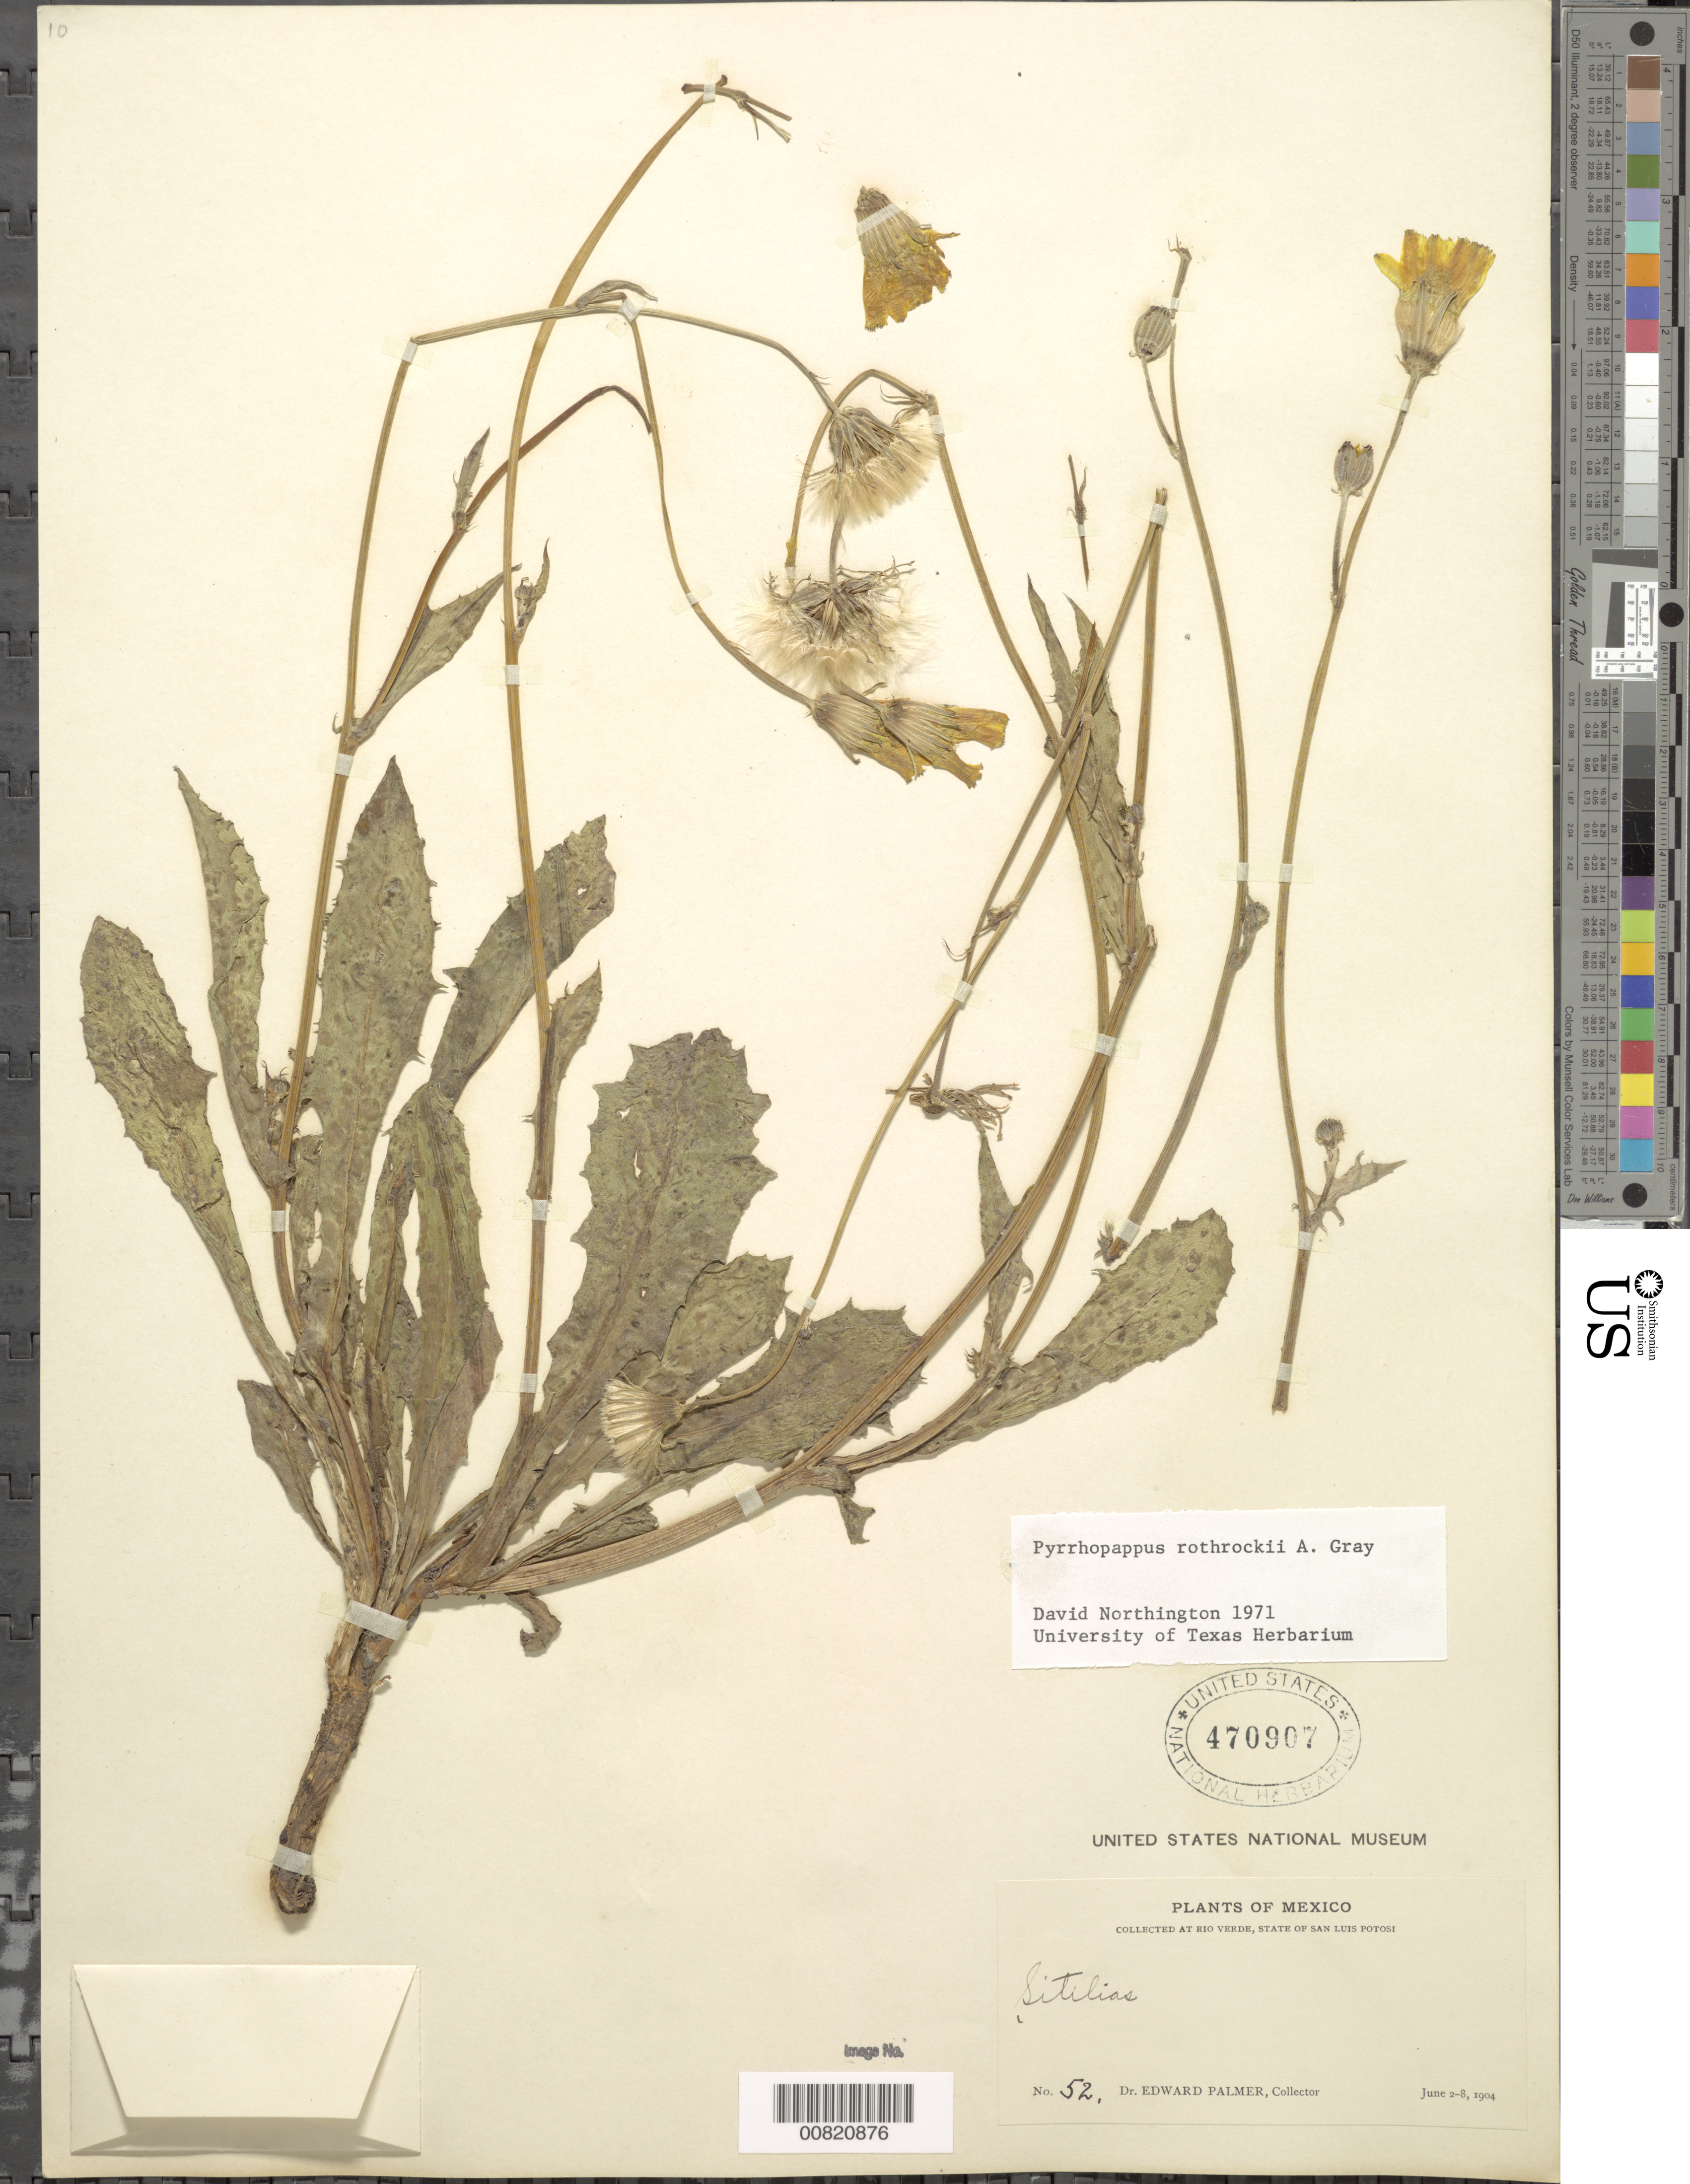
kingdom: Plantae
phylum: Tracheophyta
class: Magnoliopsida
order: Asterales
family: Asteraceae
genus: Pyrrhopappus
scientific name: Pyrrhopappus rothrockii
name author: A. Gray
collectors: E. Palmer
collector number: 52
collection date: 1904-06-02/1904-06-08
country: Mexico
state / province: San Luis Potosí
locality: At Rio Verde, State of San Luis Potosi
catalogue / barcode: US 470907